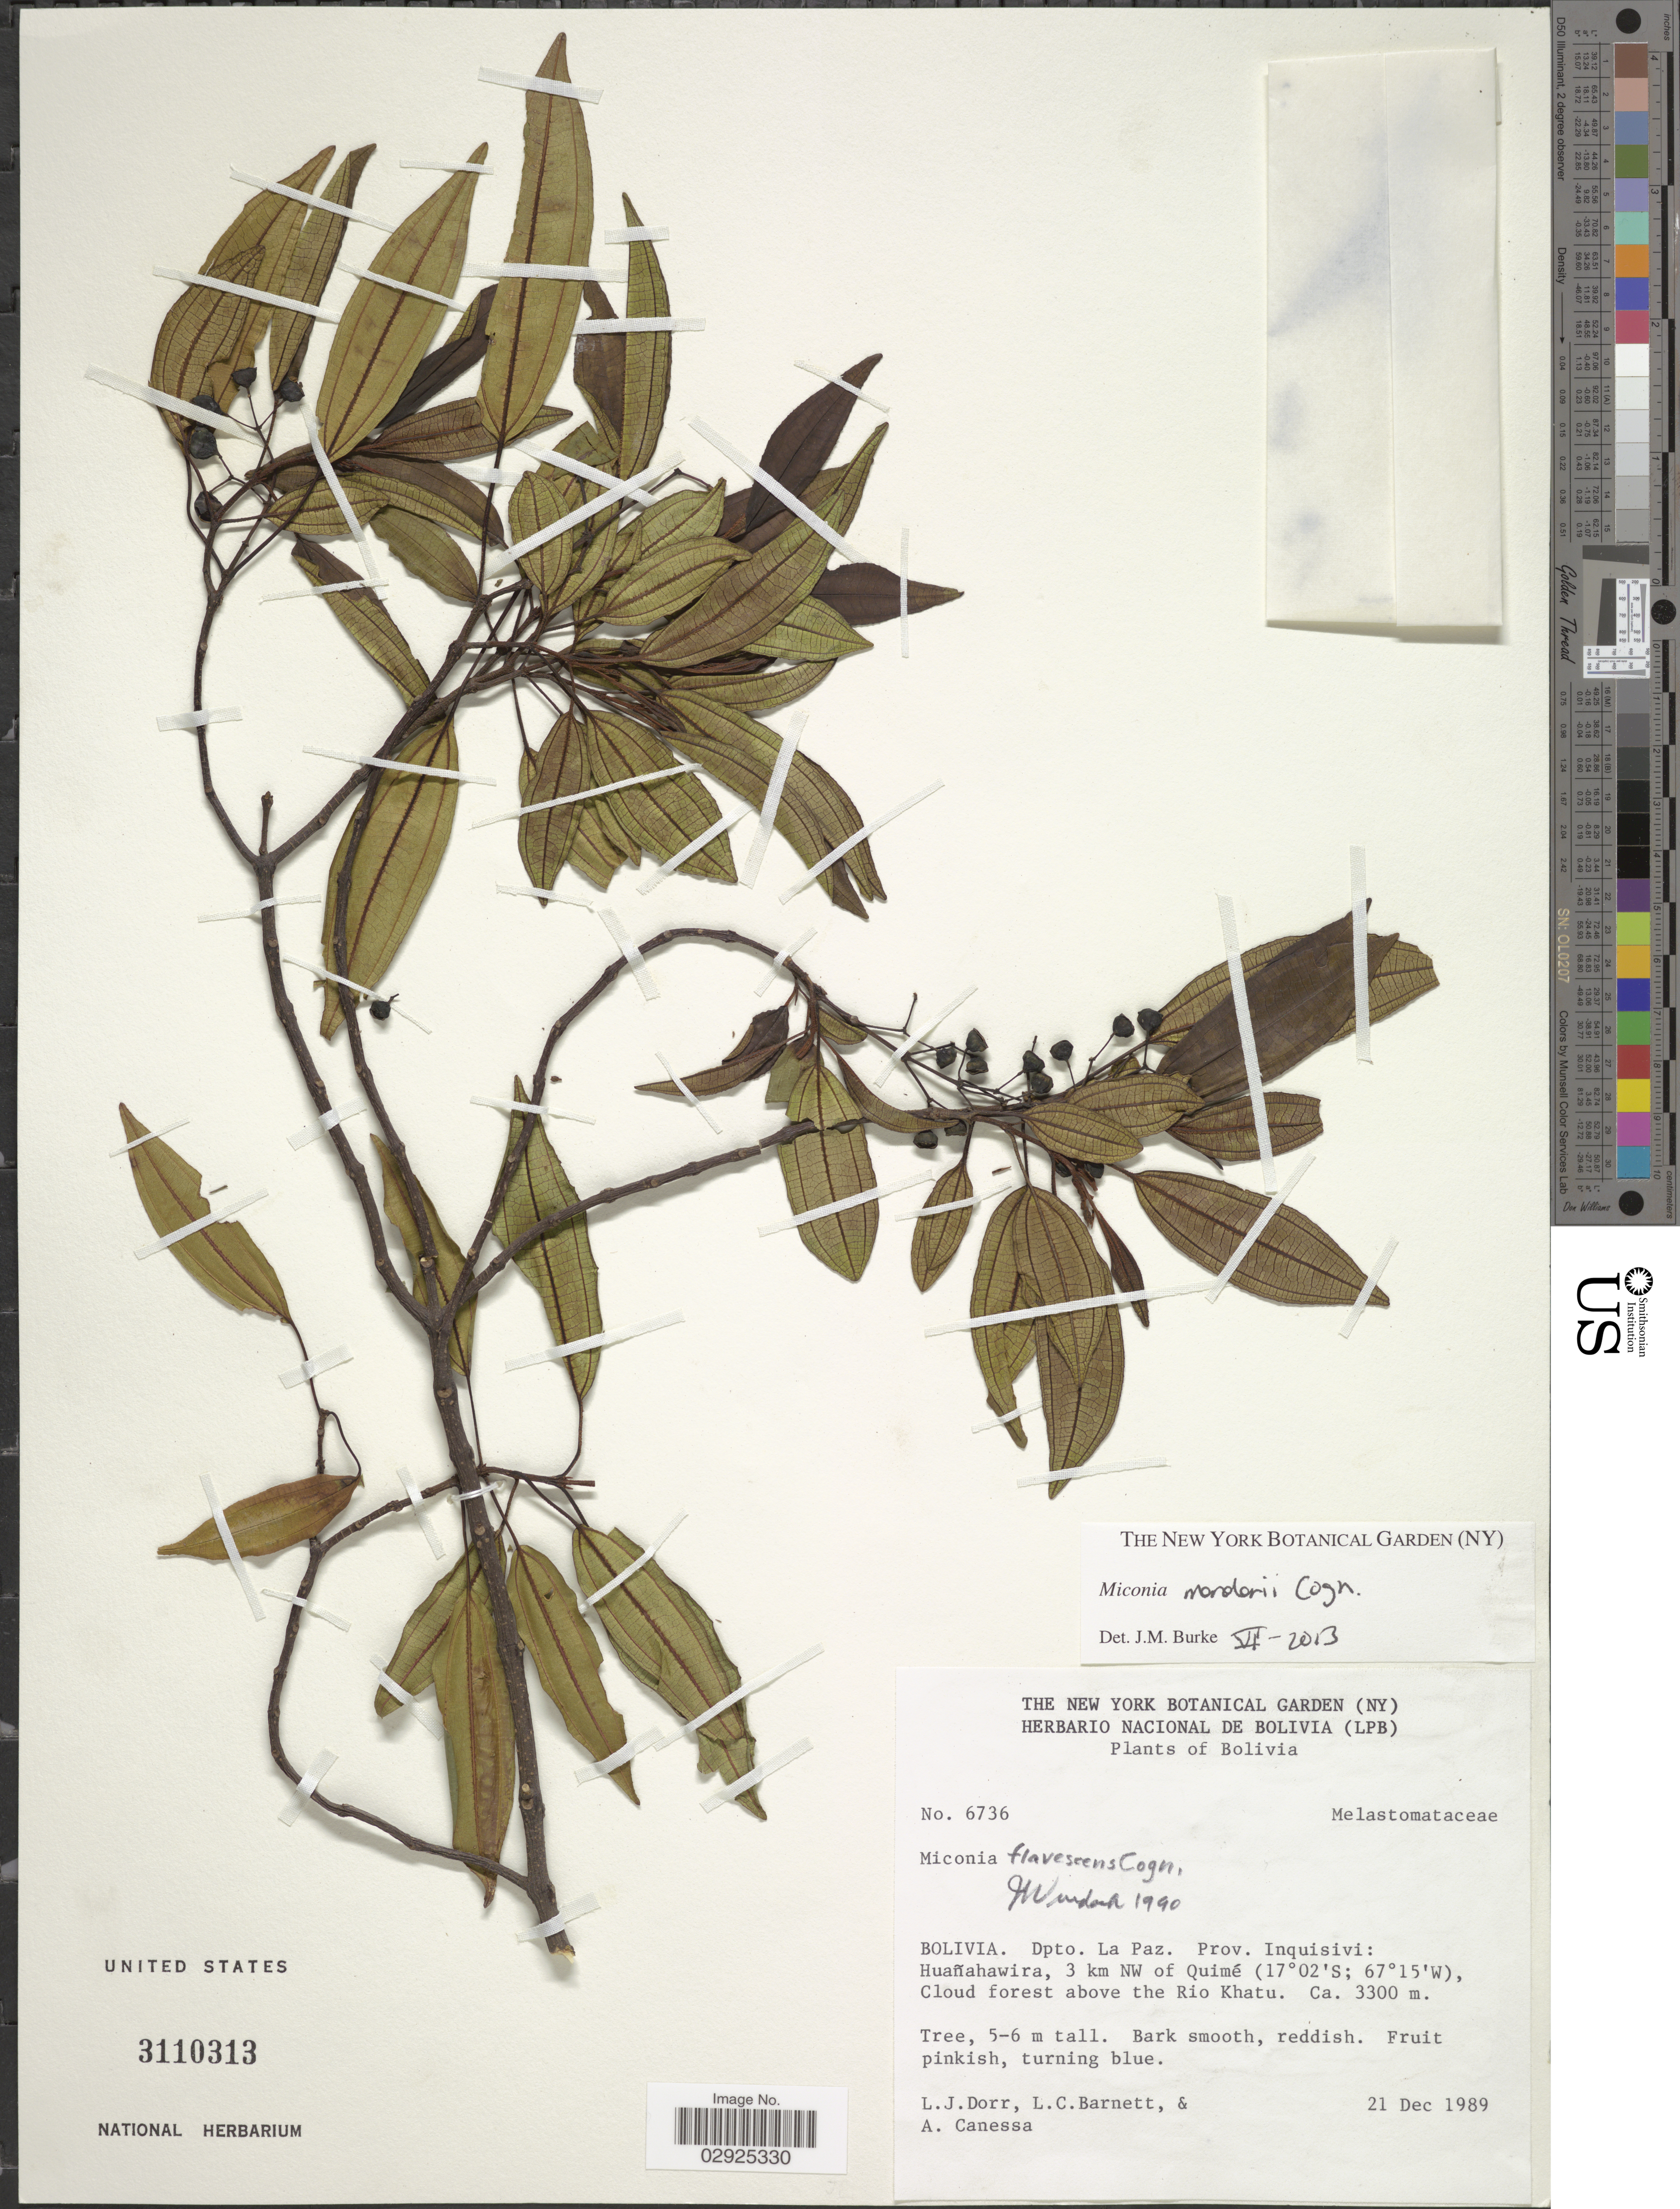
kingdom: Plantae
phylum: Tracheophyta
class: Magnoliopsida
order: Myrtales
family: Melastomataceae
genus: Miconia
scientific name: Miconia mandonii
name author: Cogn. in A. DC.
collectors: L. J. Dorr, L. C. Barnett & A. Canessa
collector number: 6736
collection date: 1989-12-21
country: Bolivia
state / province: La Paz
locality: Dpto. La Paz, Prov. Inquisivi: Huañahawira, 3 km NW of Quimé, Cloud forest above the Rio Khatu.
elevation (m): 3300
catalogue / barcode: US 3110313